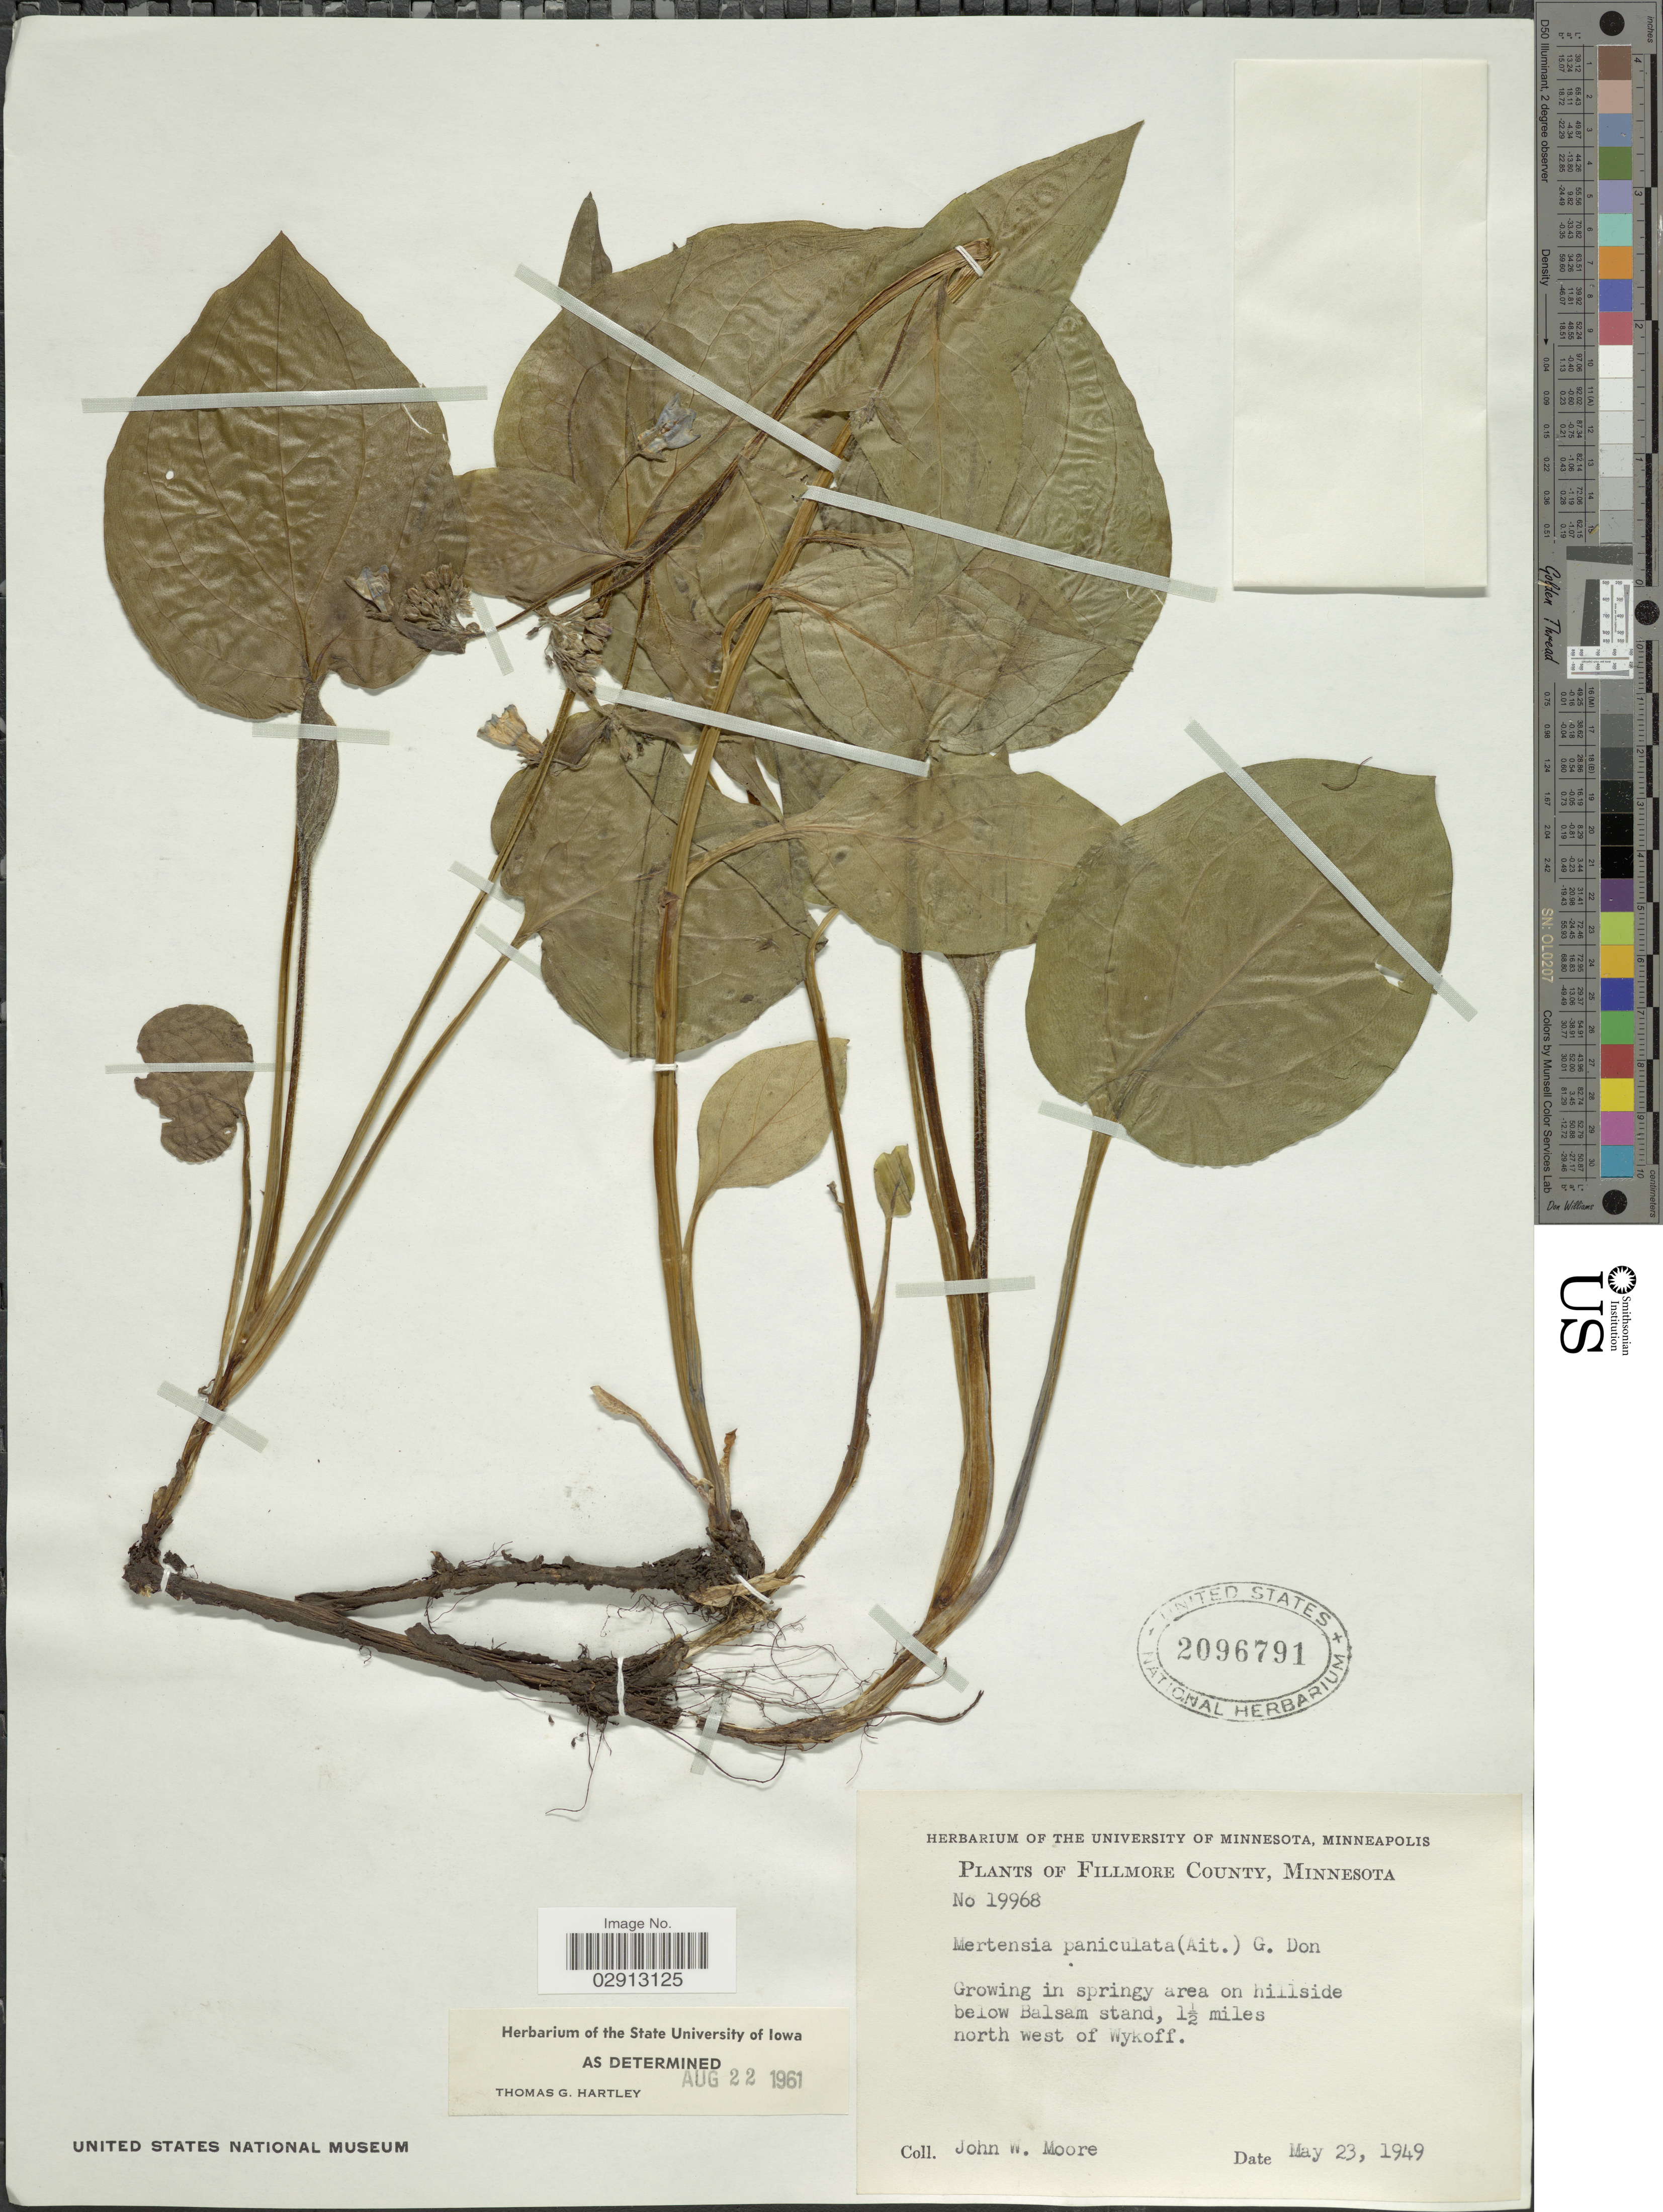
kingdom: Plantae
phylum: Tracheophyta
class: Magnoliopsida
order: Boraginales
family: Boraginaceae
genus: Mertensia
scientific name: Mertensia paniculata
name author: (Aiton) G. Don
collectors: J. Moore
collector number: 19968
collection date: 1949-05-23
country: United States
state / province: Minnesota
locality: Fillmore County. Growing in springy area on hillside below Balsam stand, 1½ miles north west of Wykoff.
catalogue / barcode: US 2096791